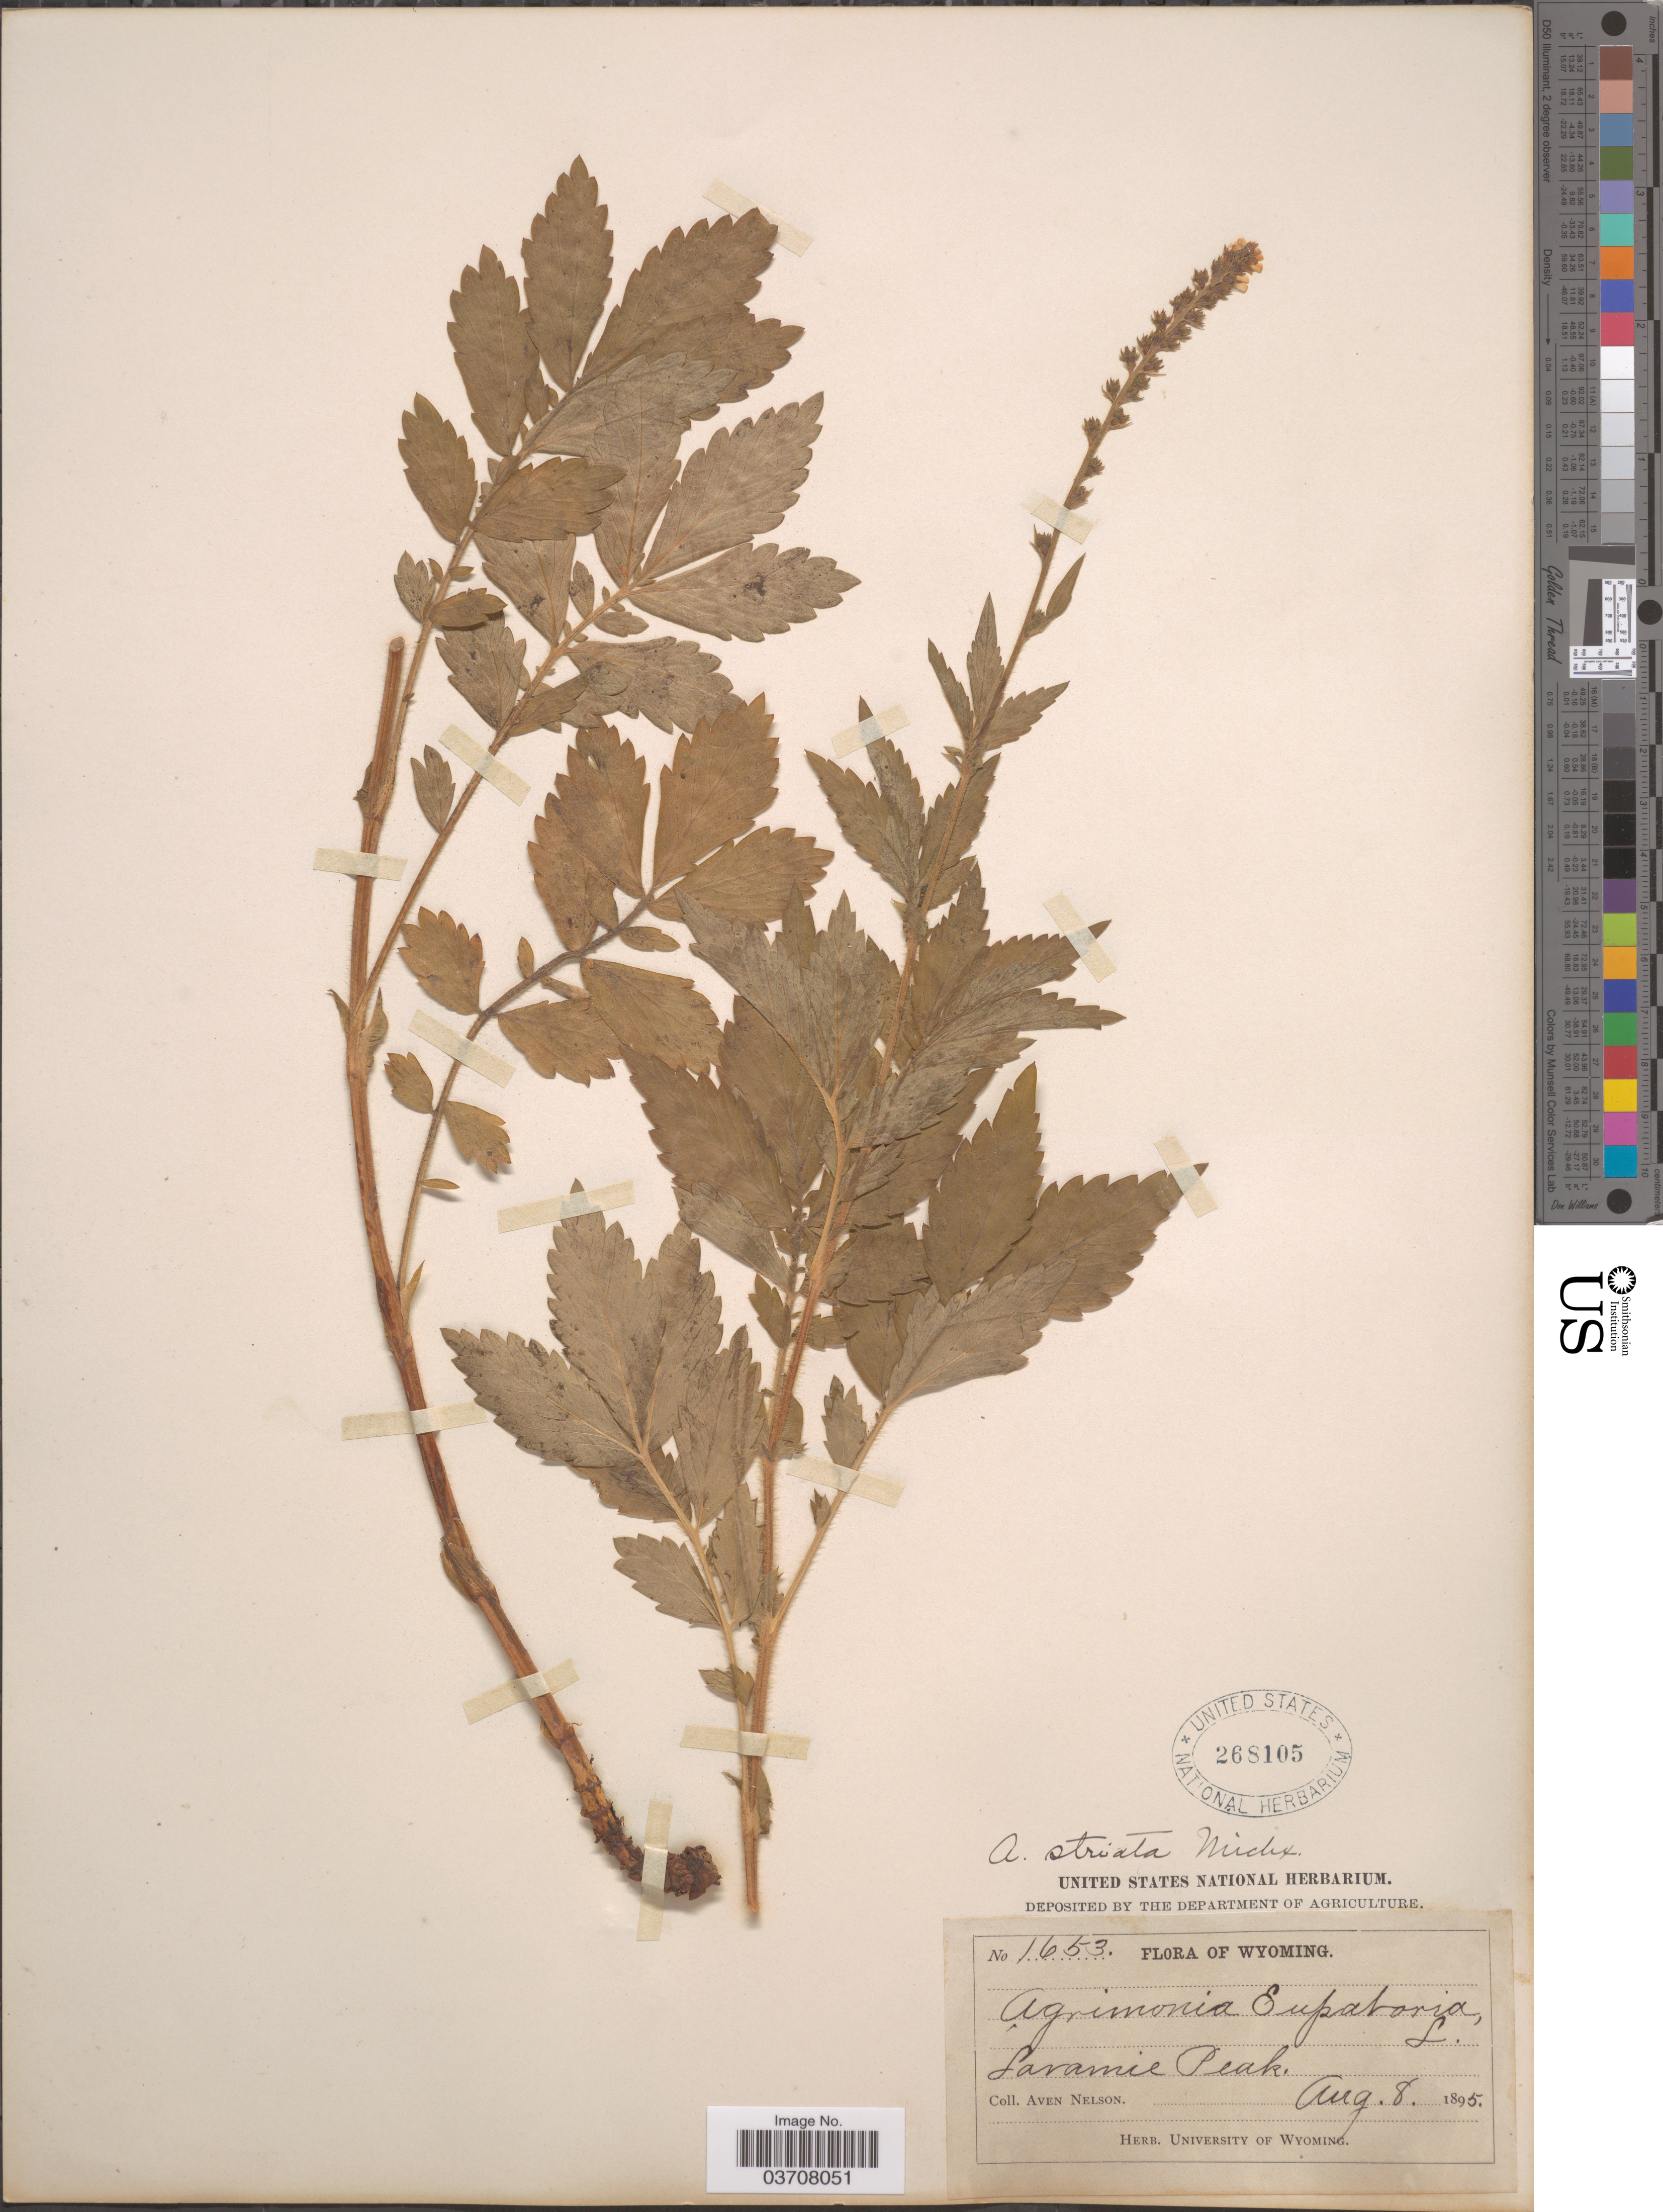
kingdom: Plantae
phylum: Tracheophyta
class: Magnoliopsida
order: Rosales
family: Rosaceae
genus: Agrimonia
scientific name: Agrimonia striata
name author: Michx.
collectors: A. Nelson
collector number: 1653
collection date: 1895-08-08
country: United States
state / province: Wyoming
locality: Laramie Peak.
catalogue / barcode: US 268105